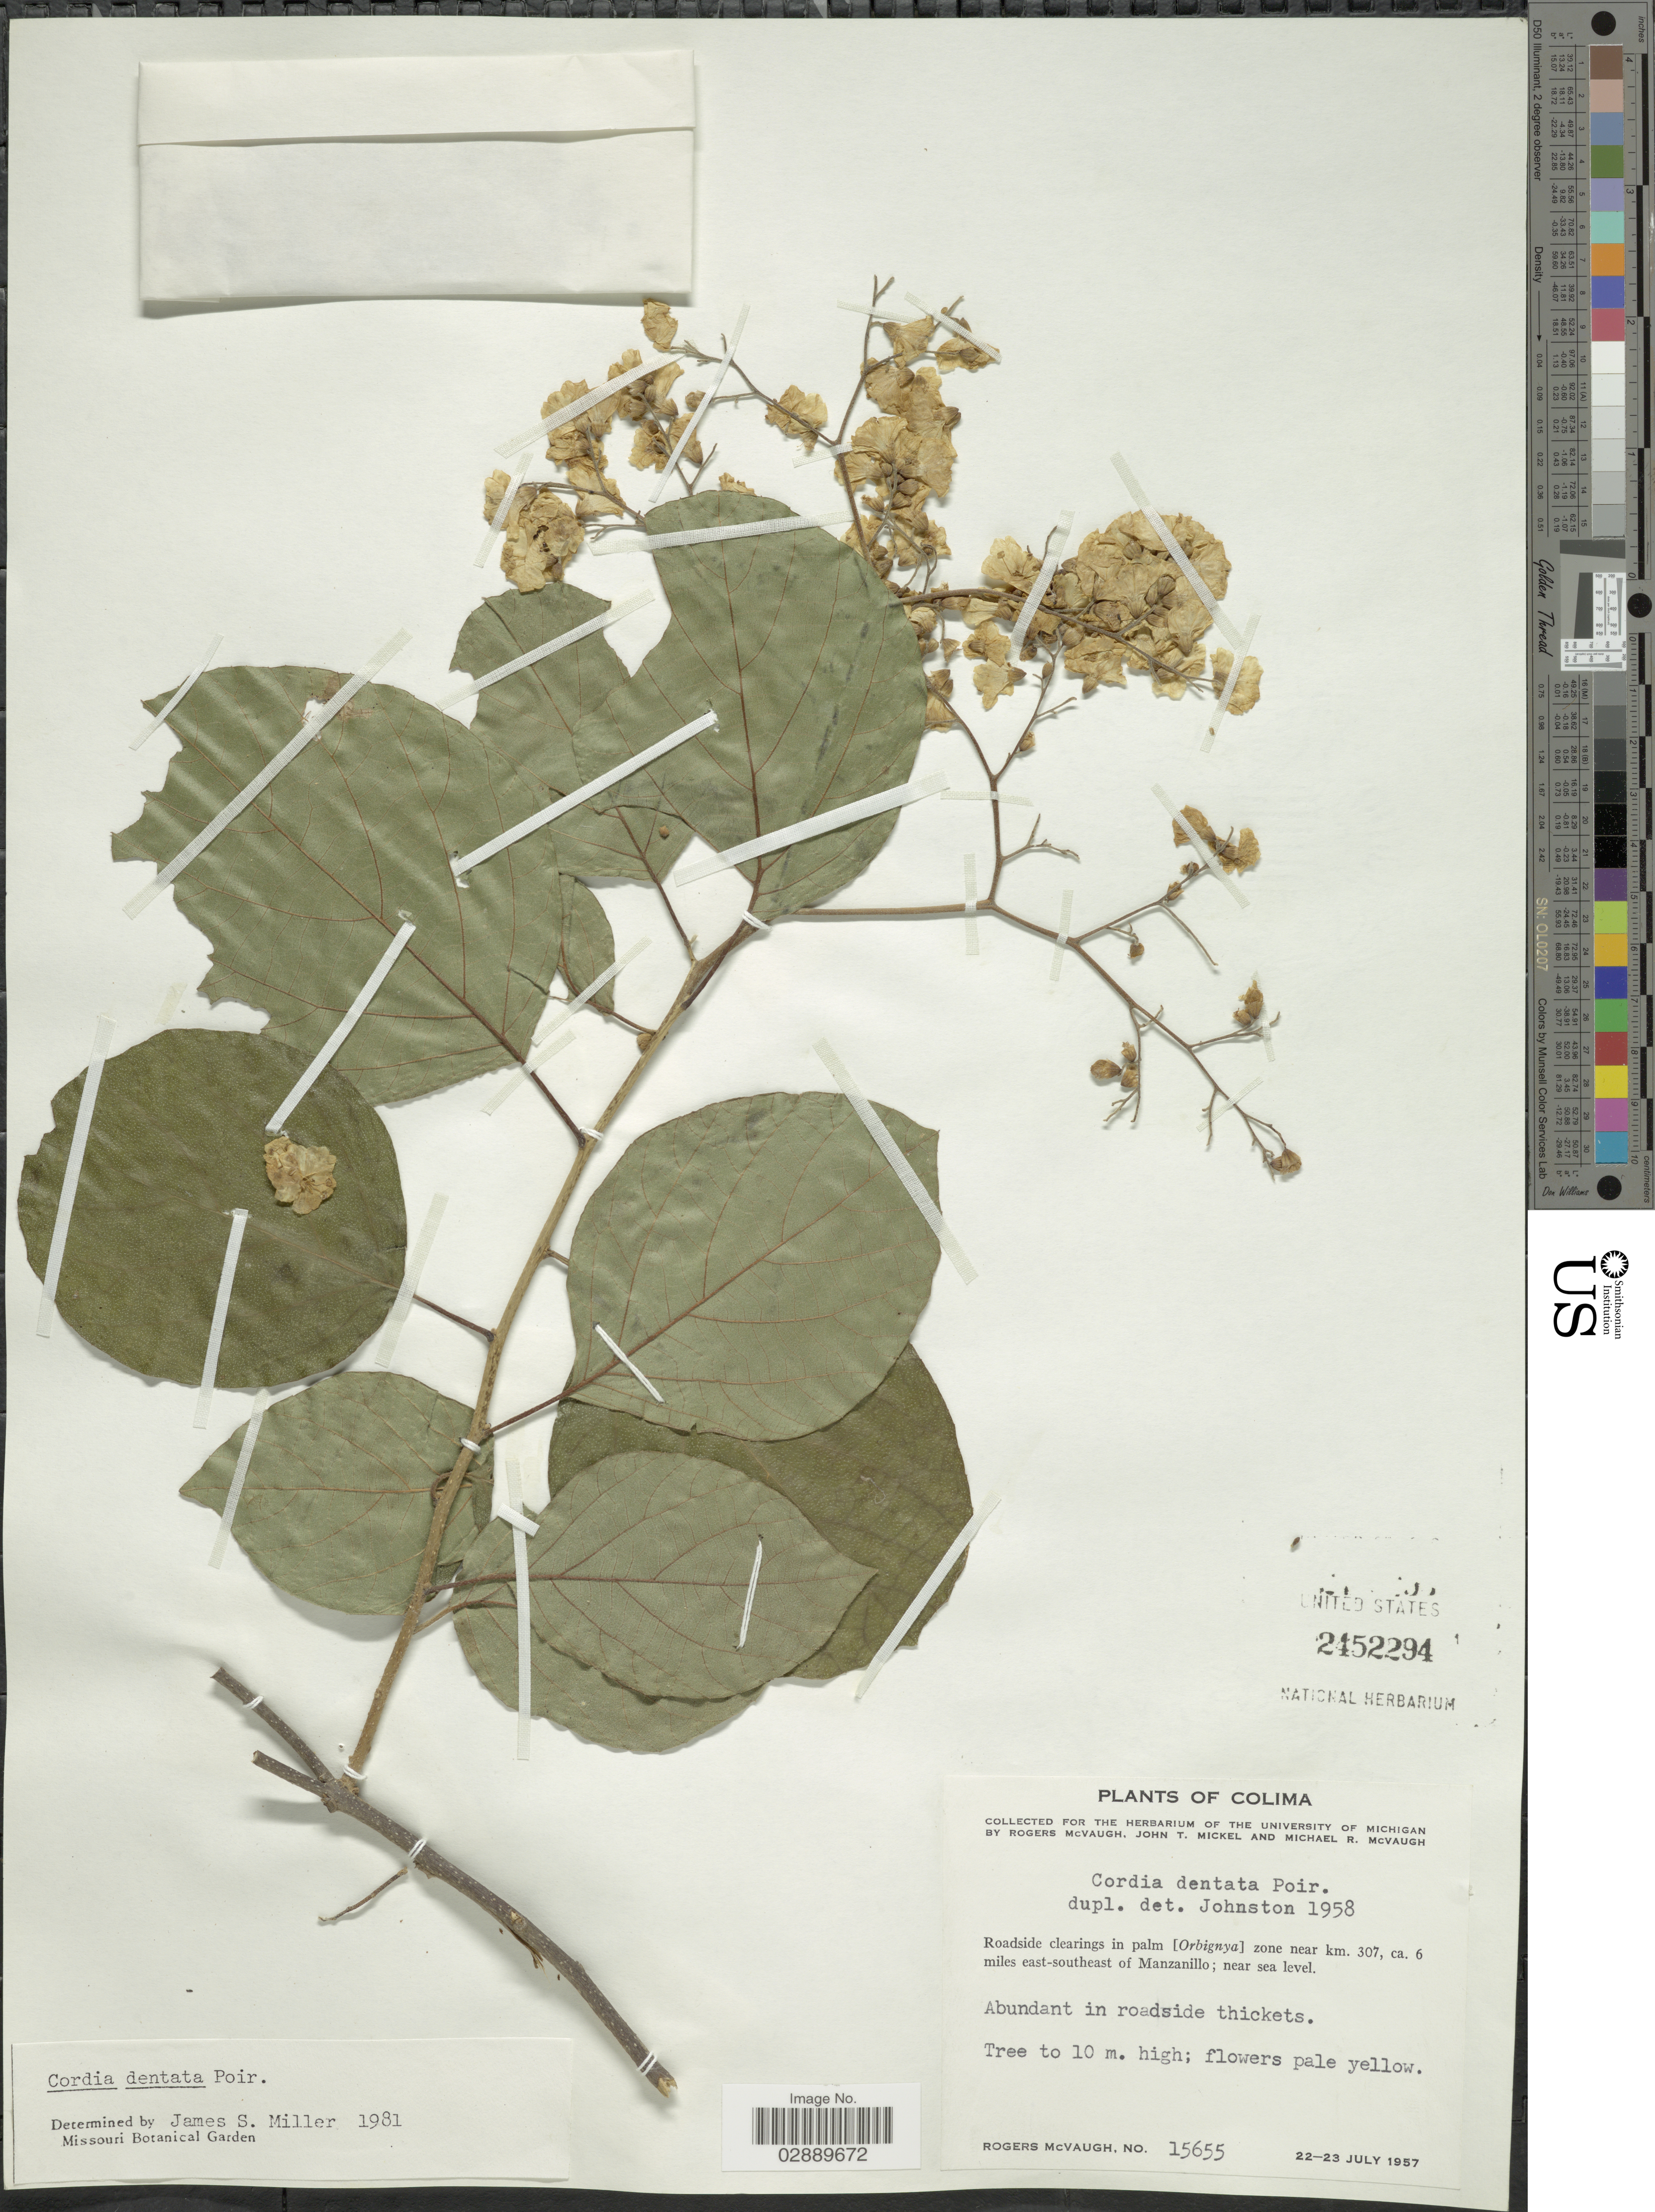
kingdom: Plantae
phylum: Tracheophyta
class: Magnoliopsida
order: Boraginales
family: Cordiaceae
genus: Cordia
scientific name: Cordia dentata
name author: Poir.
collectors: R. McVaugh, J. T. Mickel & M. R. McVaugh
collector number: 15655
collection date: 1957-07-22/1957-07-23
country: Mexico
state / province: Colima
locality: Roadside clearings in palm [Orbignya] zone near km. 307, ca. 6 miles east-southeast of Manzanillo.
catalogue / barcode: US 2452294